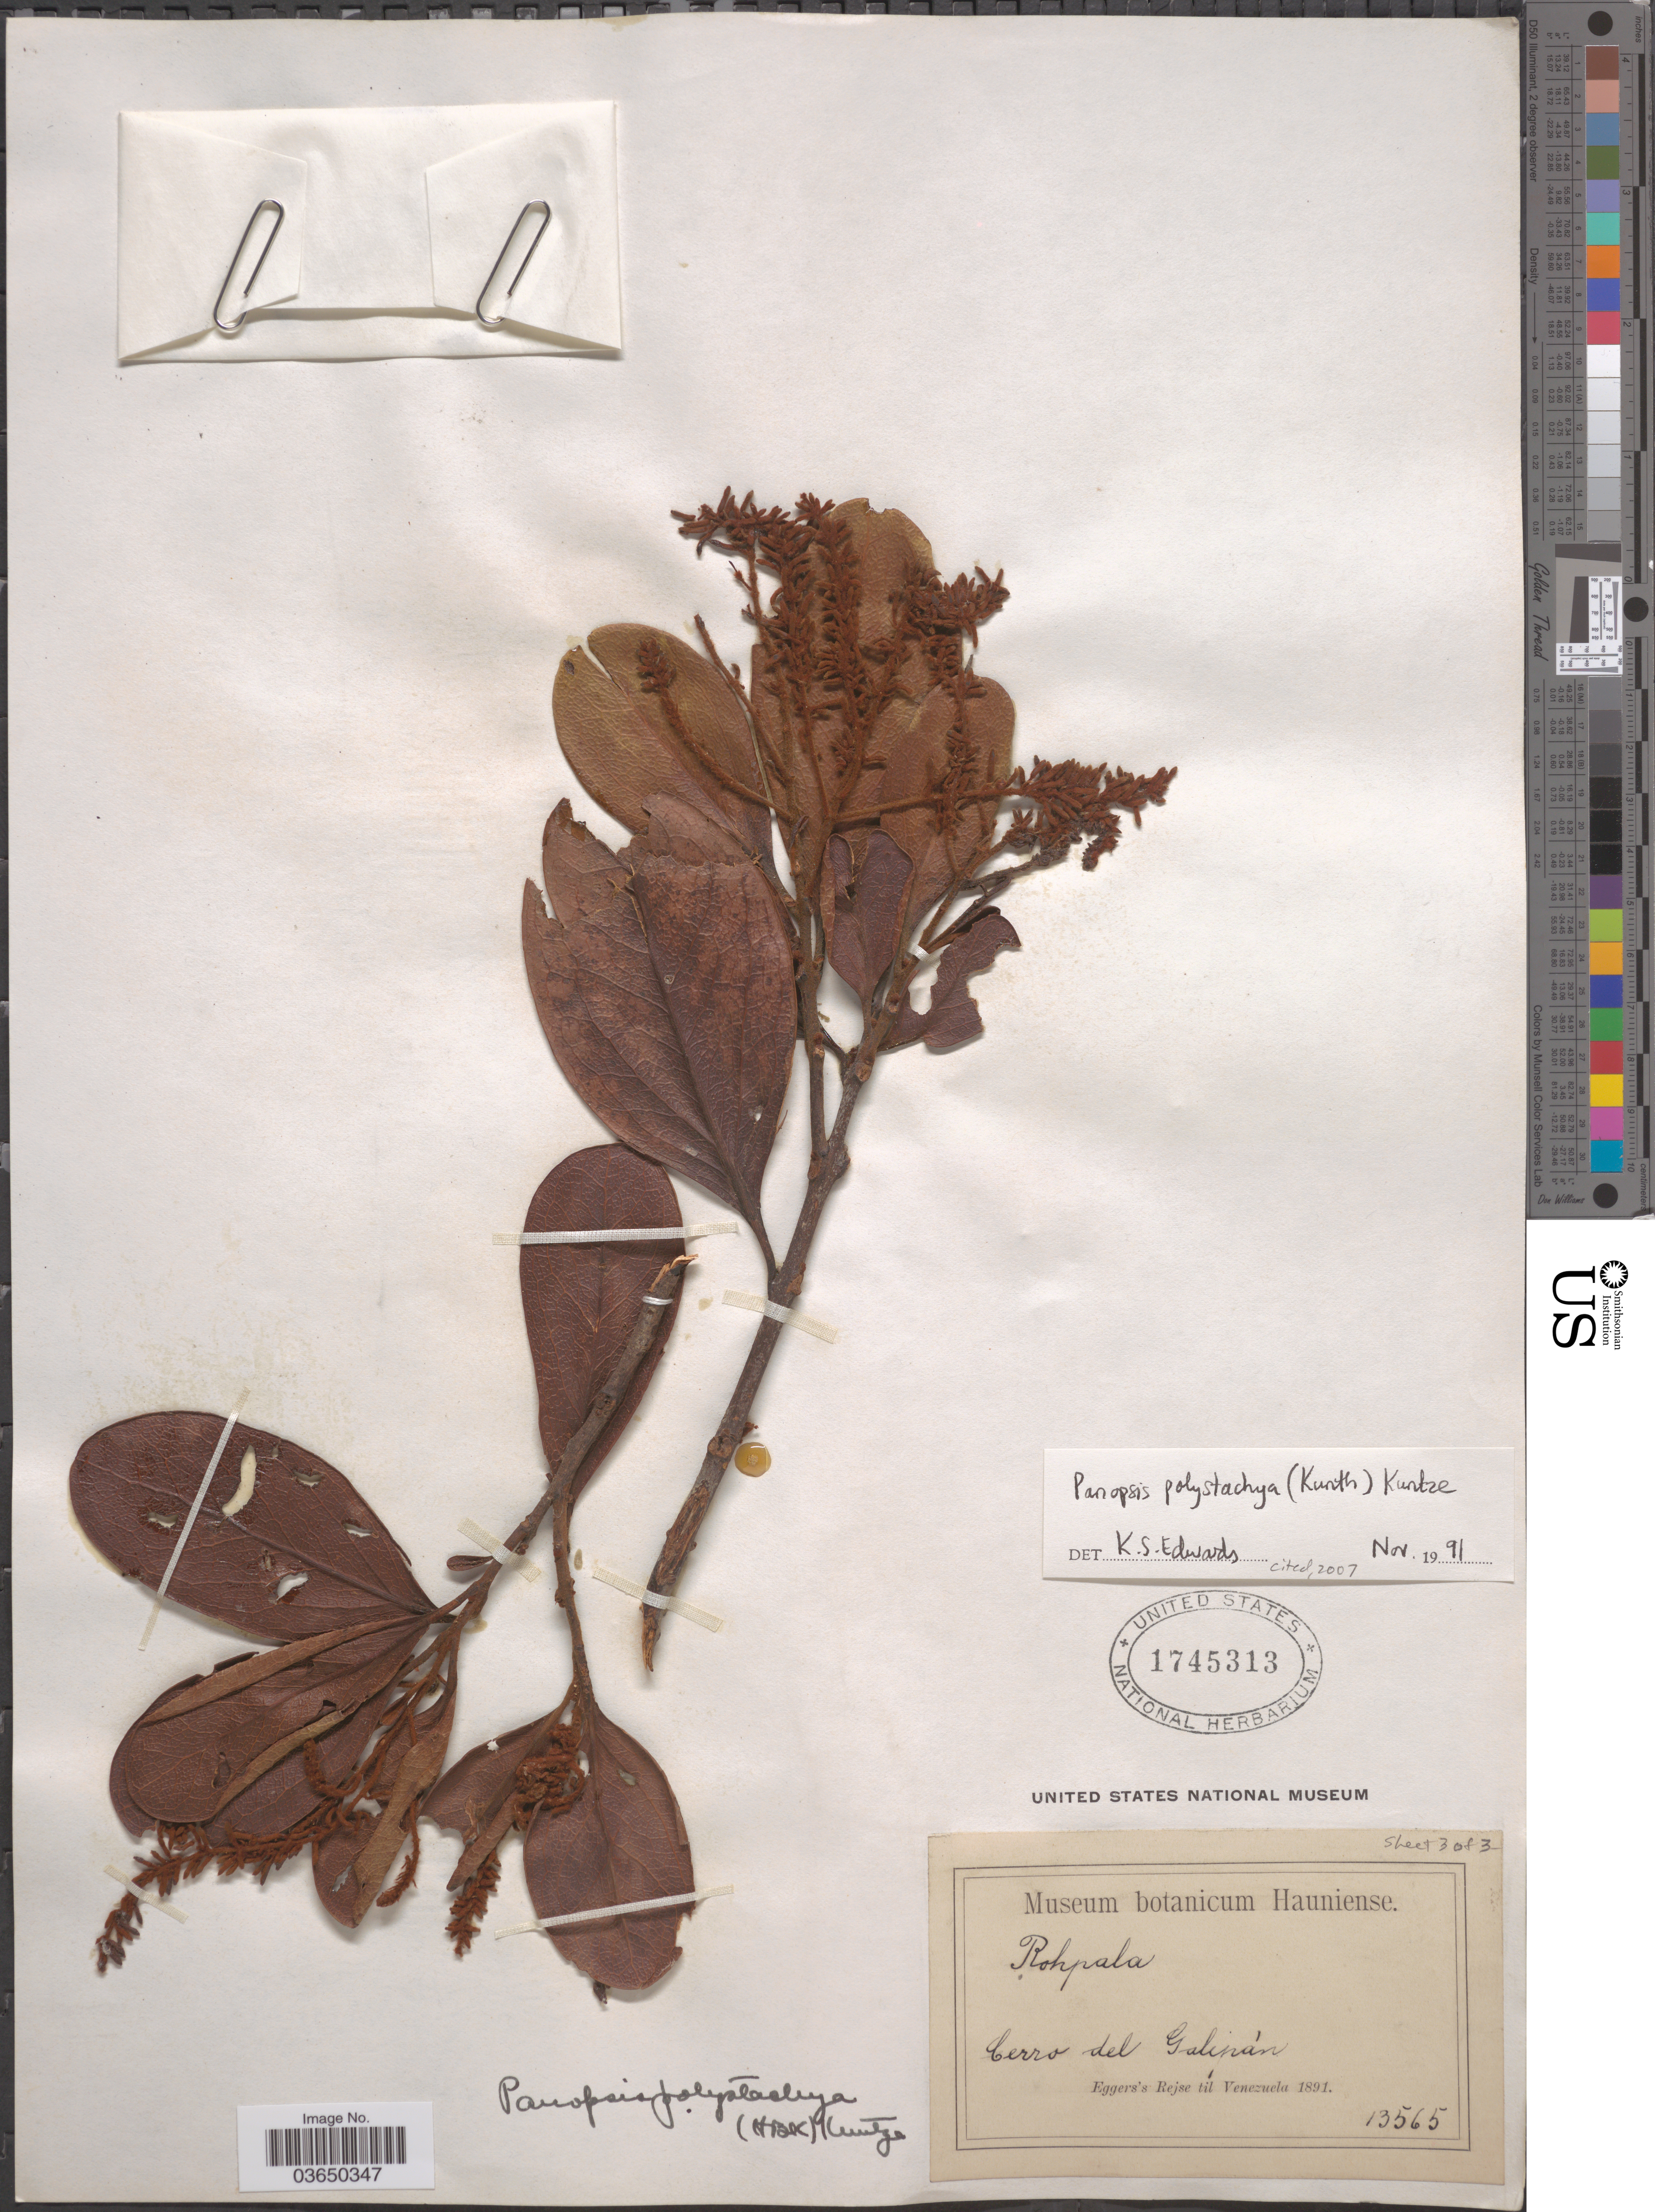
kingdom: Plantae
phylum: Tracheophyta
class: Magnoliopsida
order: Proteales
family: Proteaceae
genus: Panopsis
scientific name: Panopsis polystachya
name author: (Kunth) Kuntze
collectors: -. Eggers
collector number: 13565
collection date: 1891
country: Venezuela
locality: Cerro del Galipán.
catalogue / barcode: US 1745313